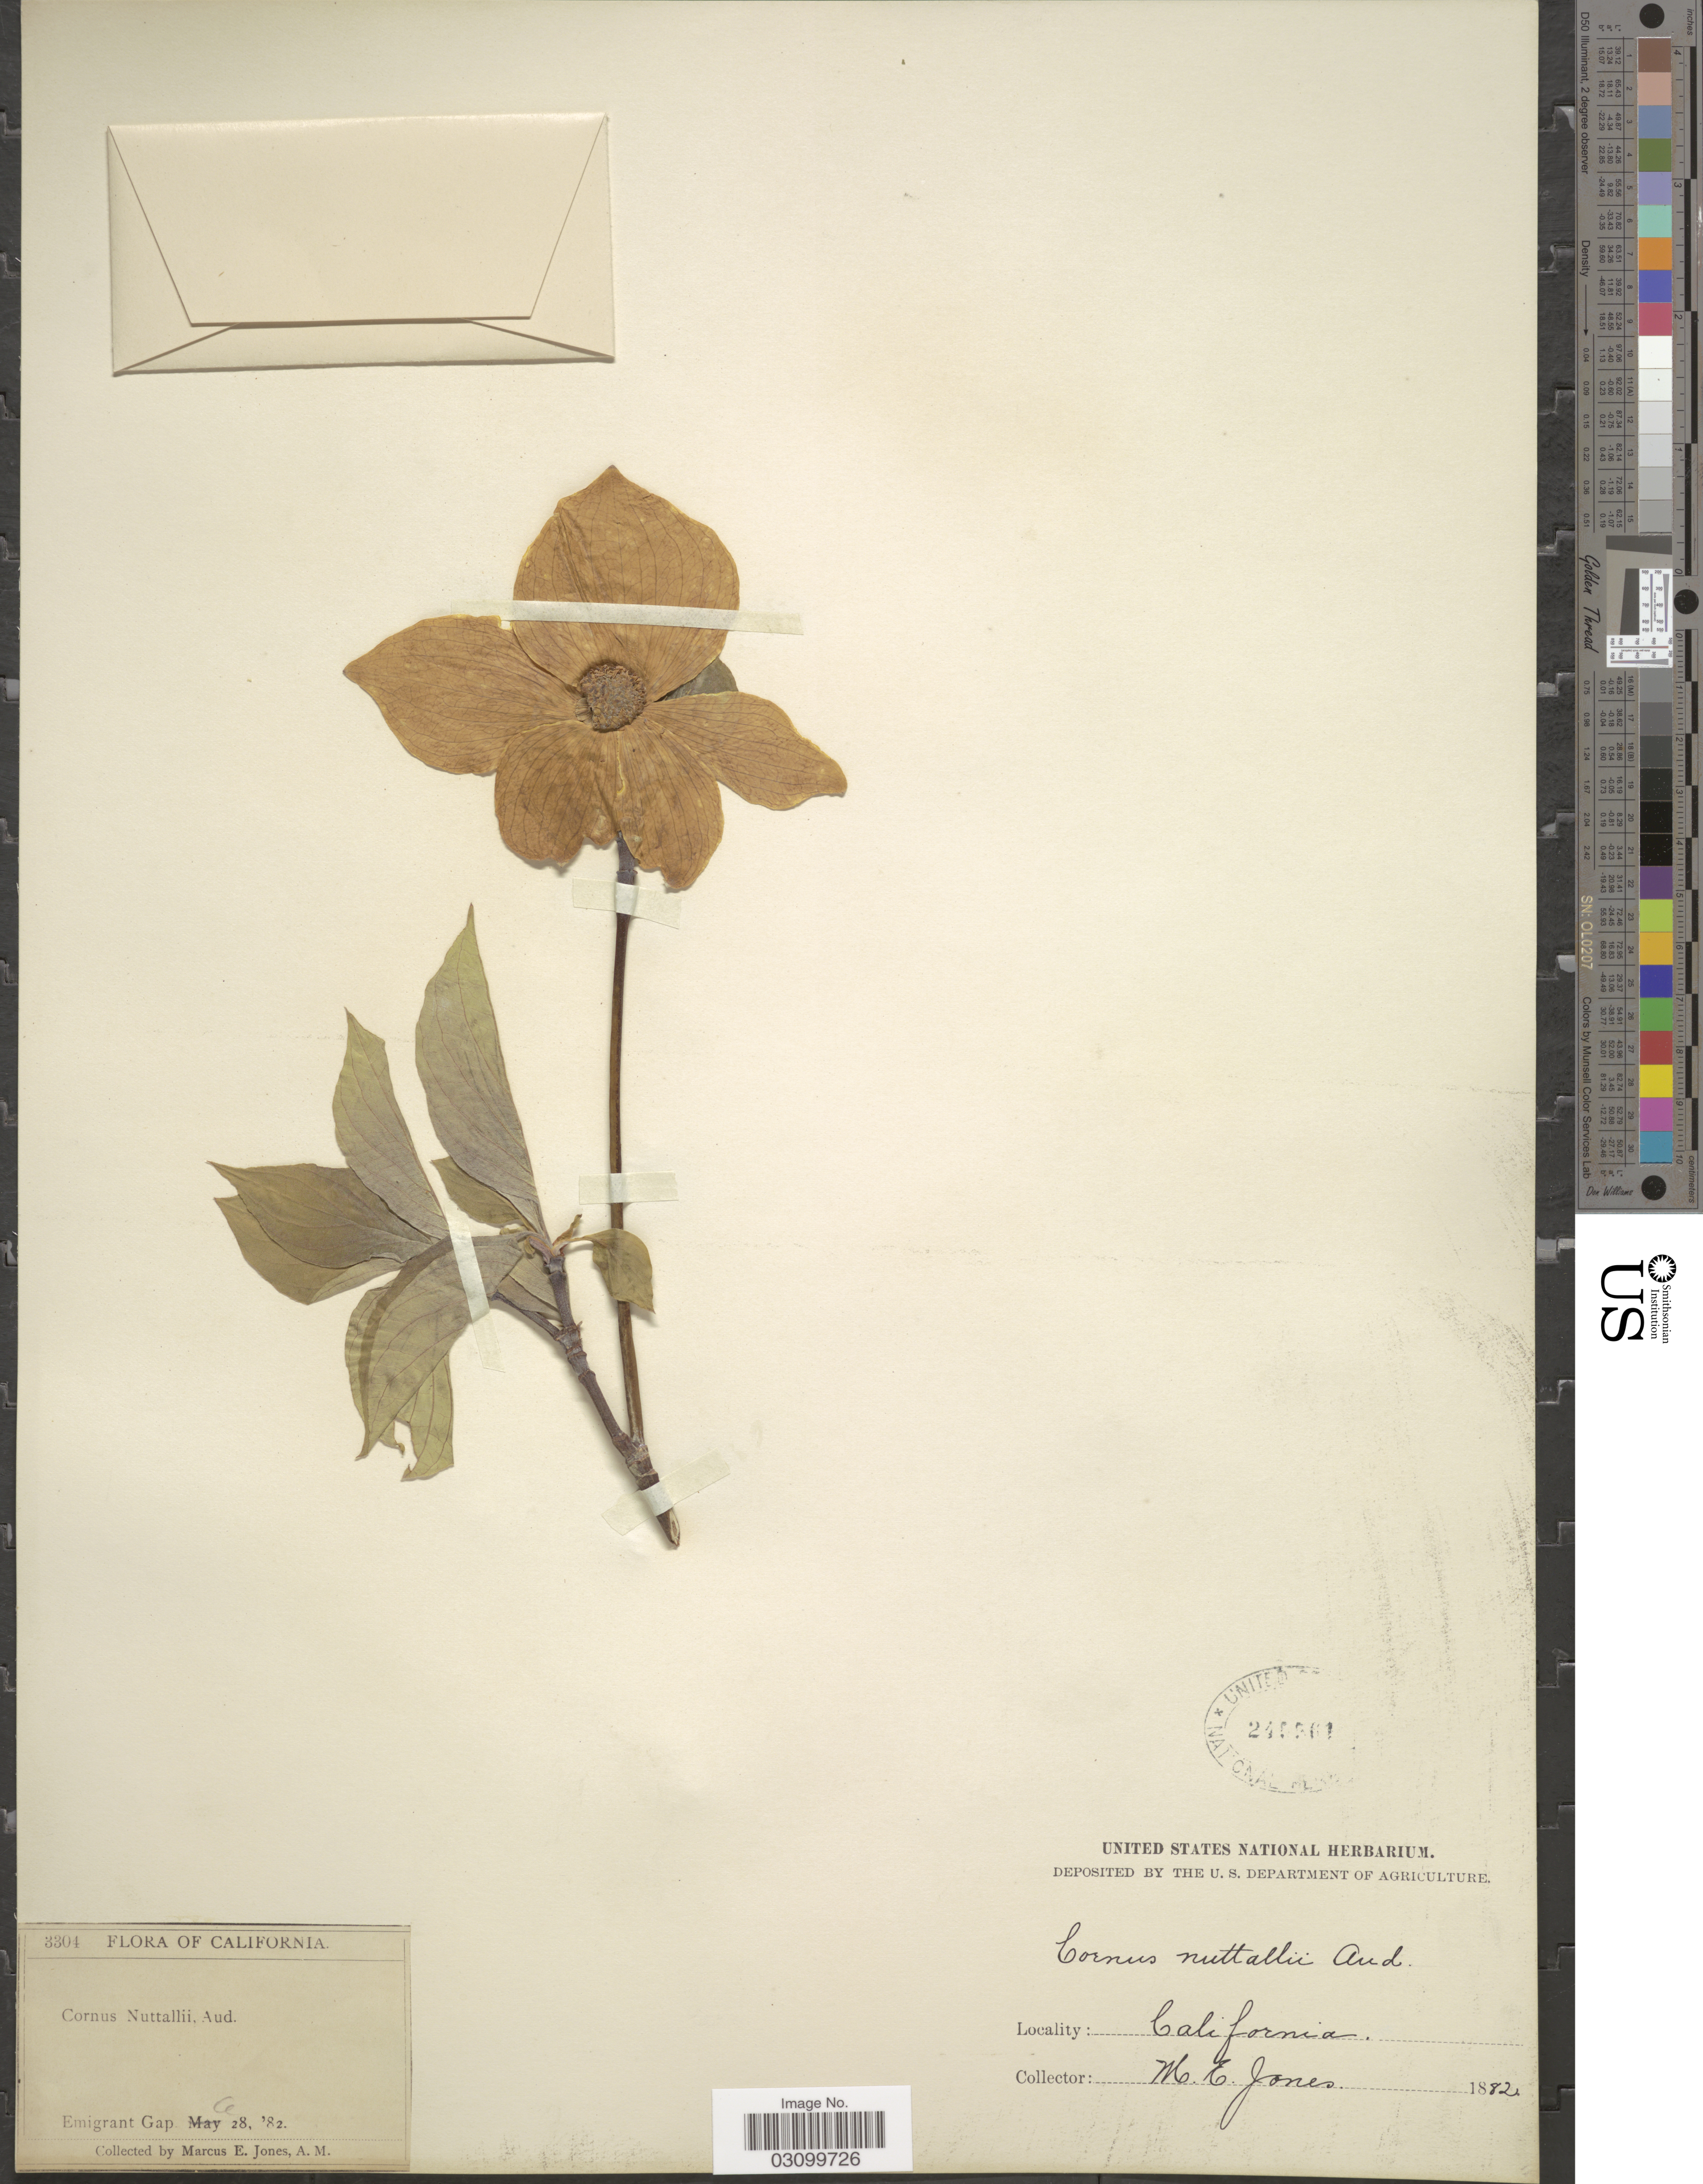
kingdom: Plantae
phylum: Tracheophyta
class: Magnoliopsida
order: Cornales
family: Cornaceae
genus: Cornus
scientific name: Cornus nuttallii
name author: Audubon ex Torr. & A. Gray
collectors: M. E. Jones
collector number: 3304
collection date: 1882-06-28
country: United States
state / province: California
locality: Emigrant Gap.